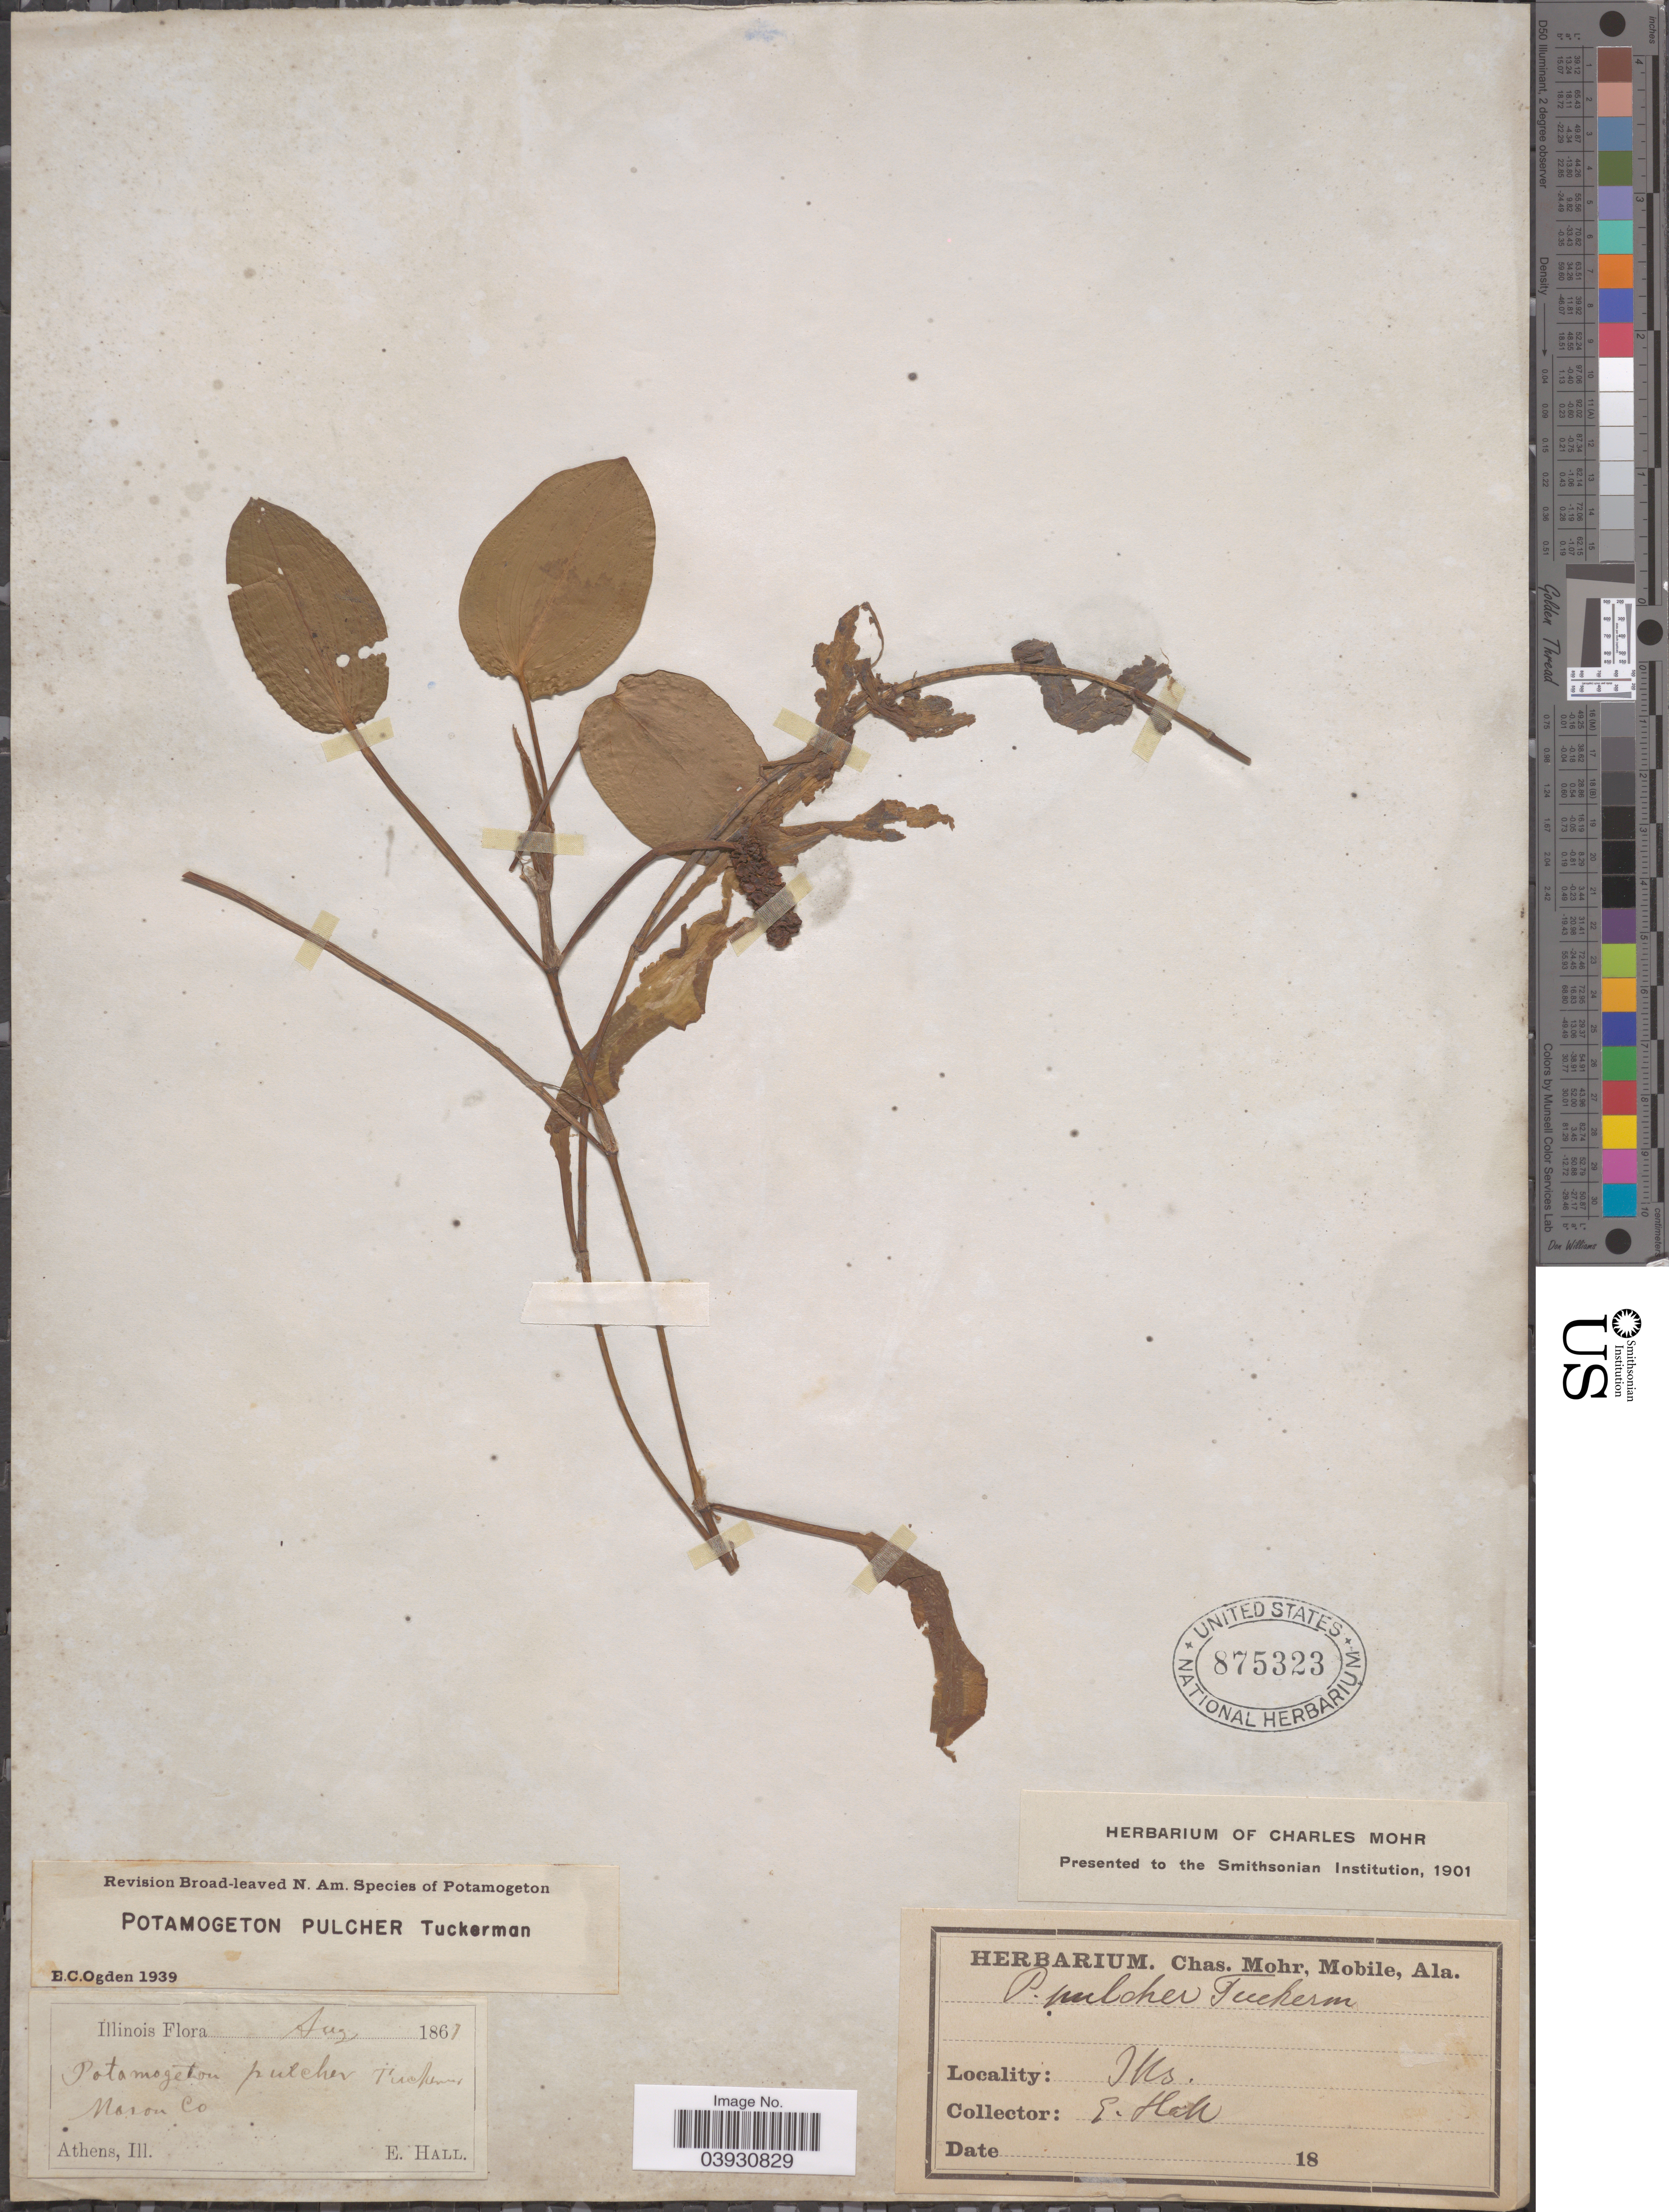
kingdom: Plantae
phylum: Tracheophyta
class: Liliopsida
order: Alismatales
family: Potamogetonaceae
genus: Potamogeton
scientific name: Potamogeton pulcher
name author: Tuck.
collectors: E. Hall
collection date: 1867-08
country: United States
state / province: Illinois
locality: Moron Co. Athens [unsure placement].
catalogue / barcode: US 875323